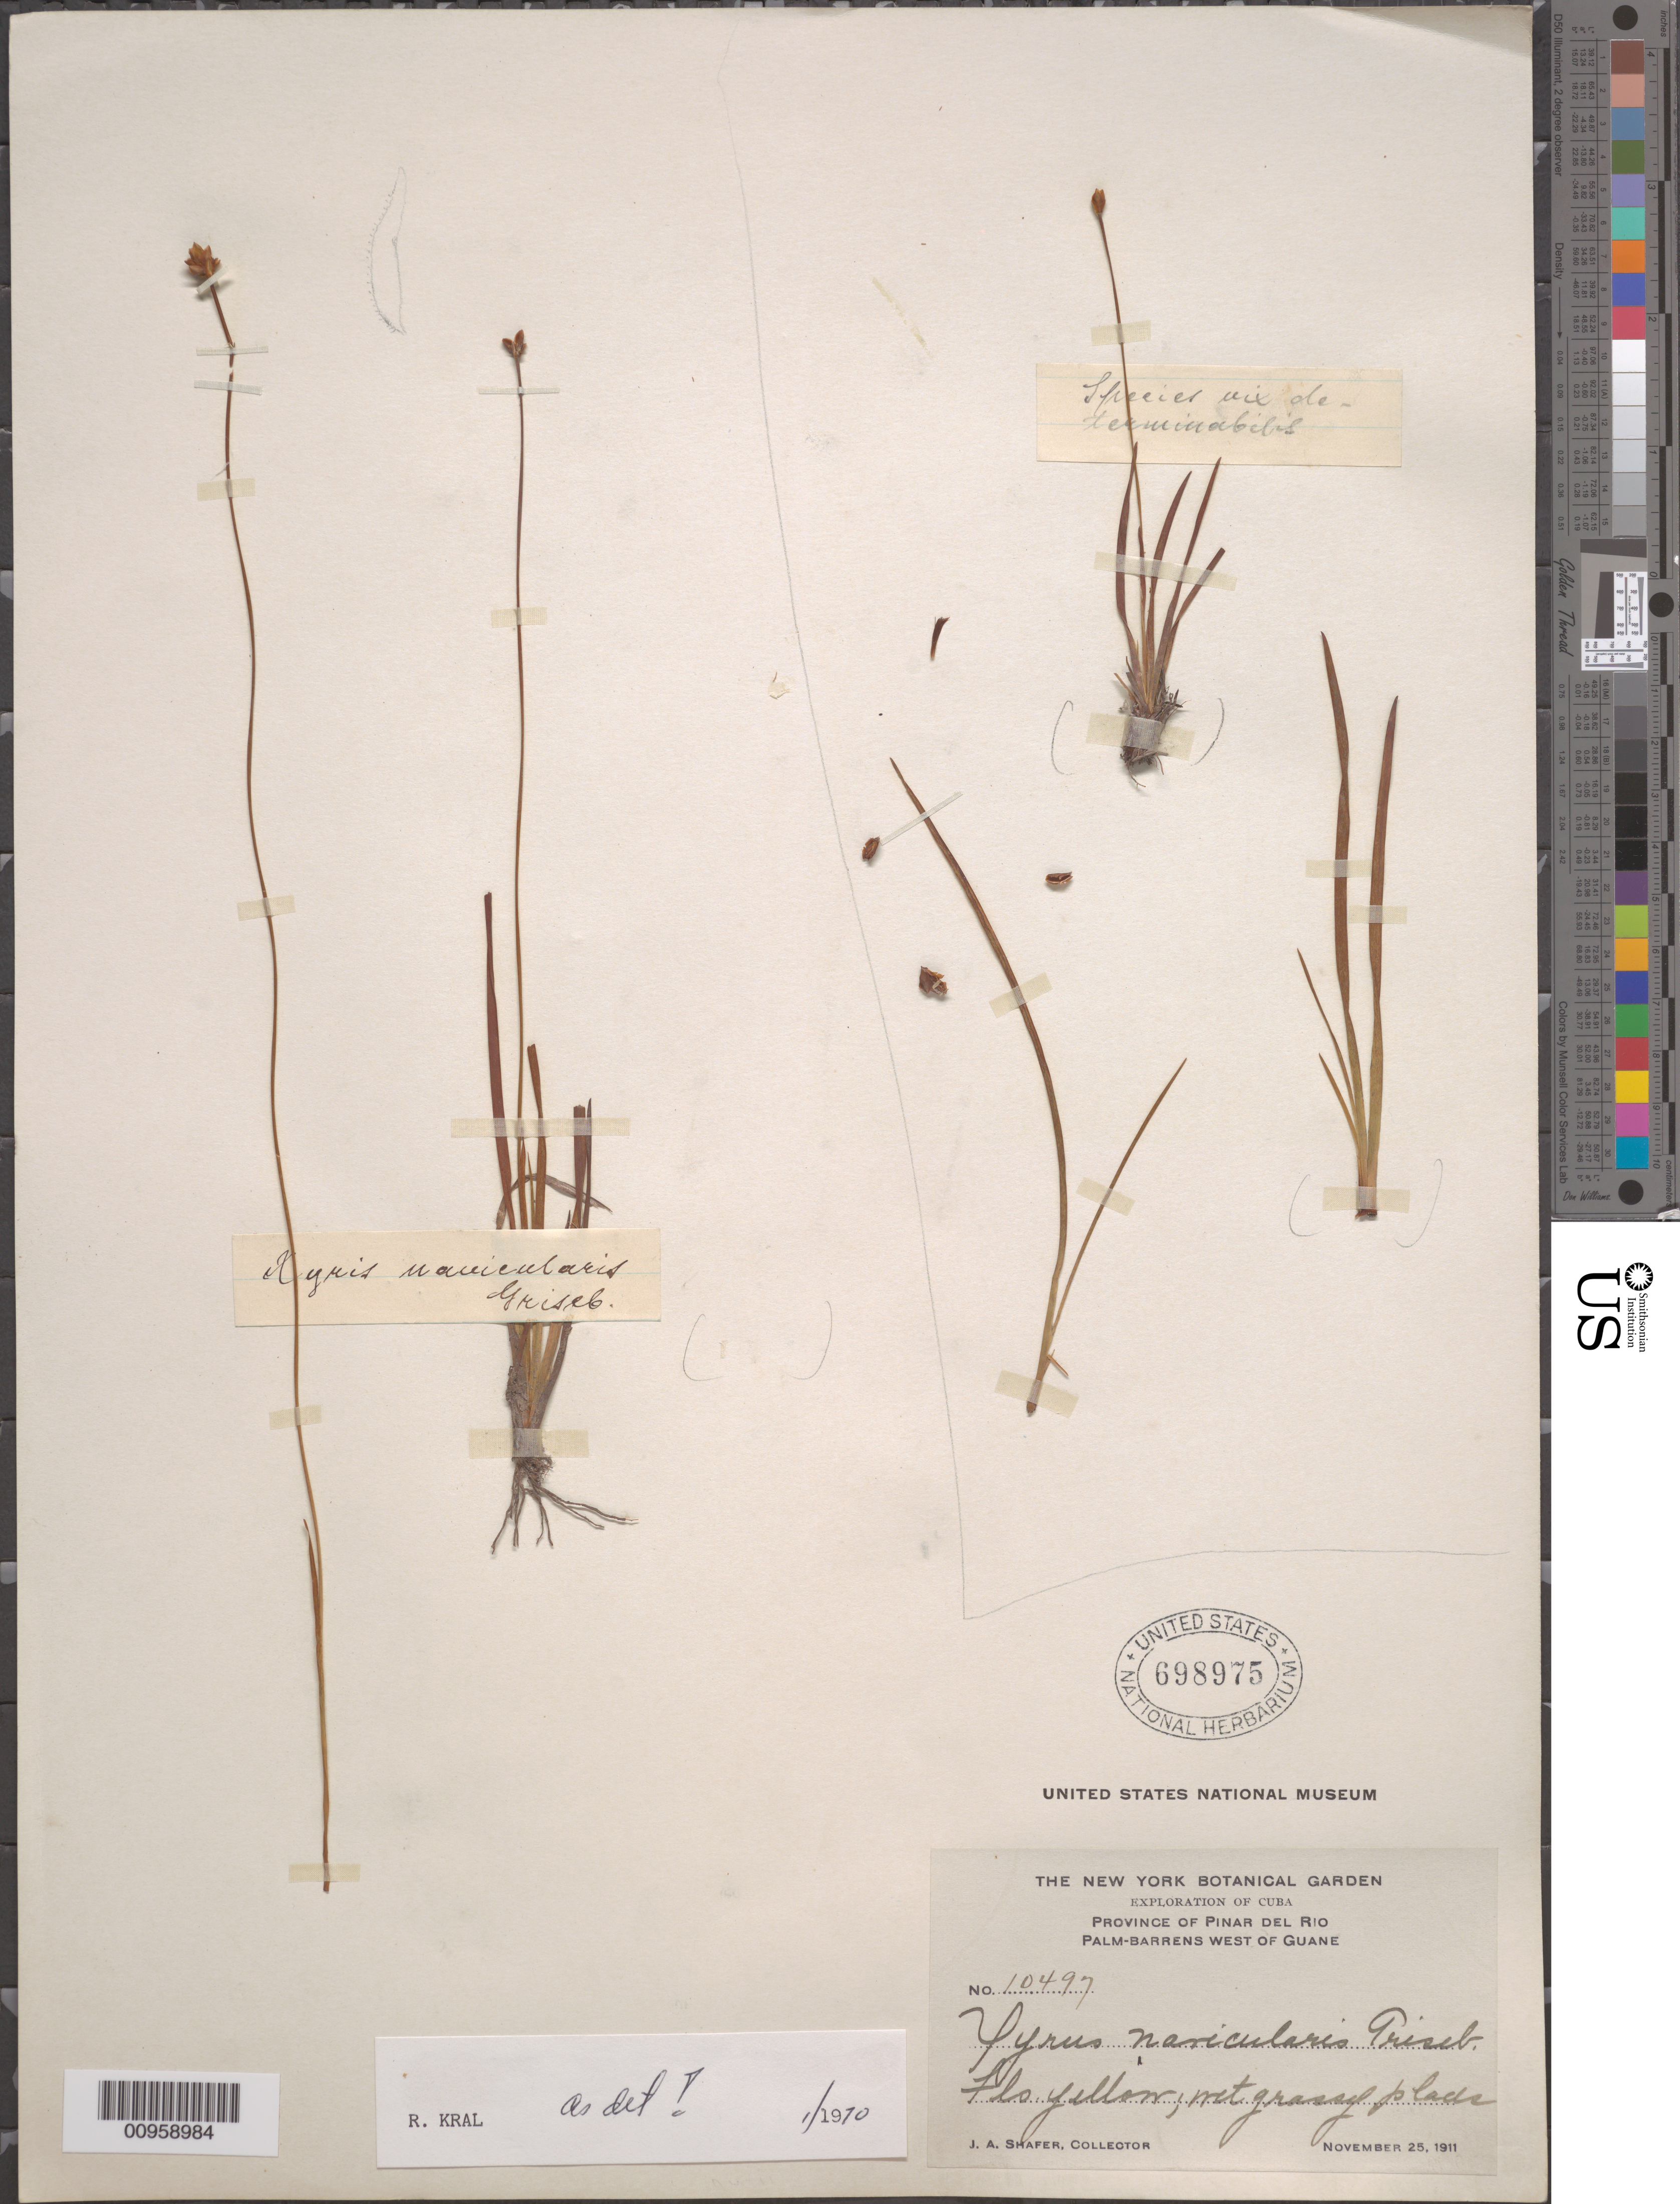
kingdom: Plantae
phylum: Tracheophyta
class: Liliopsida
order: Poales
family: Xyridaceae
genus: Xyris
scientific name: Xyris navicularis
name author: Griseb.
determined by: Kral, Robert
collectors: J. A. Shafer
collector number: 10497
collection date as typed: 25 Nov 1911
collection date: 1911-11-25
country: Cuba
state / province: Pinar del Rio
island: Cuba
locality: W of Guane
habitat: Wet grassy places in palm-barrens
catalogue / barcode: US 698975